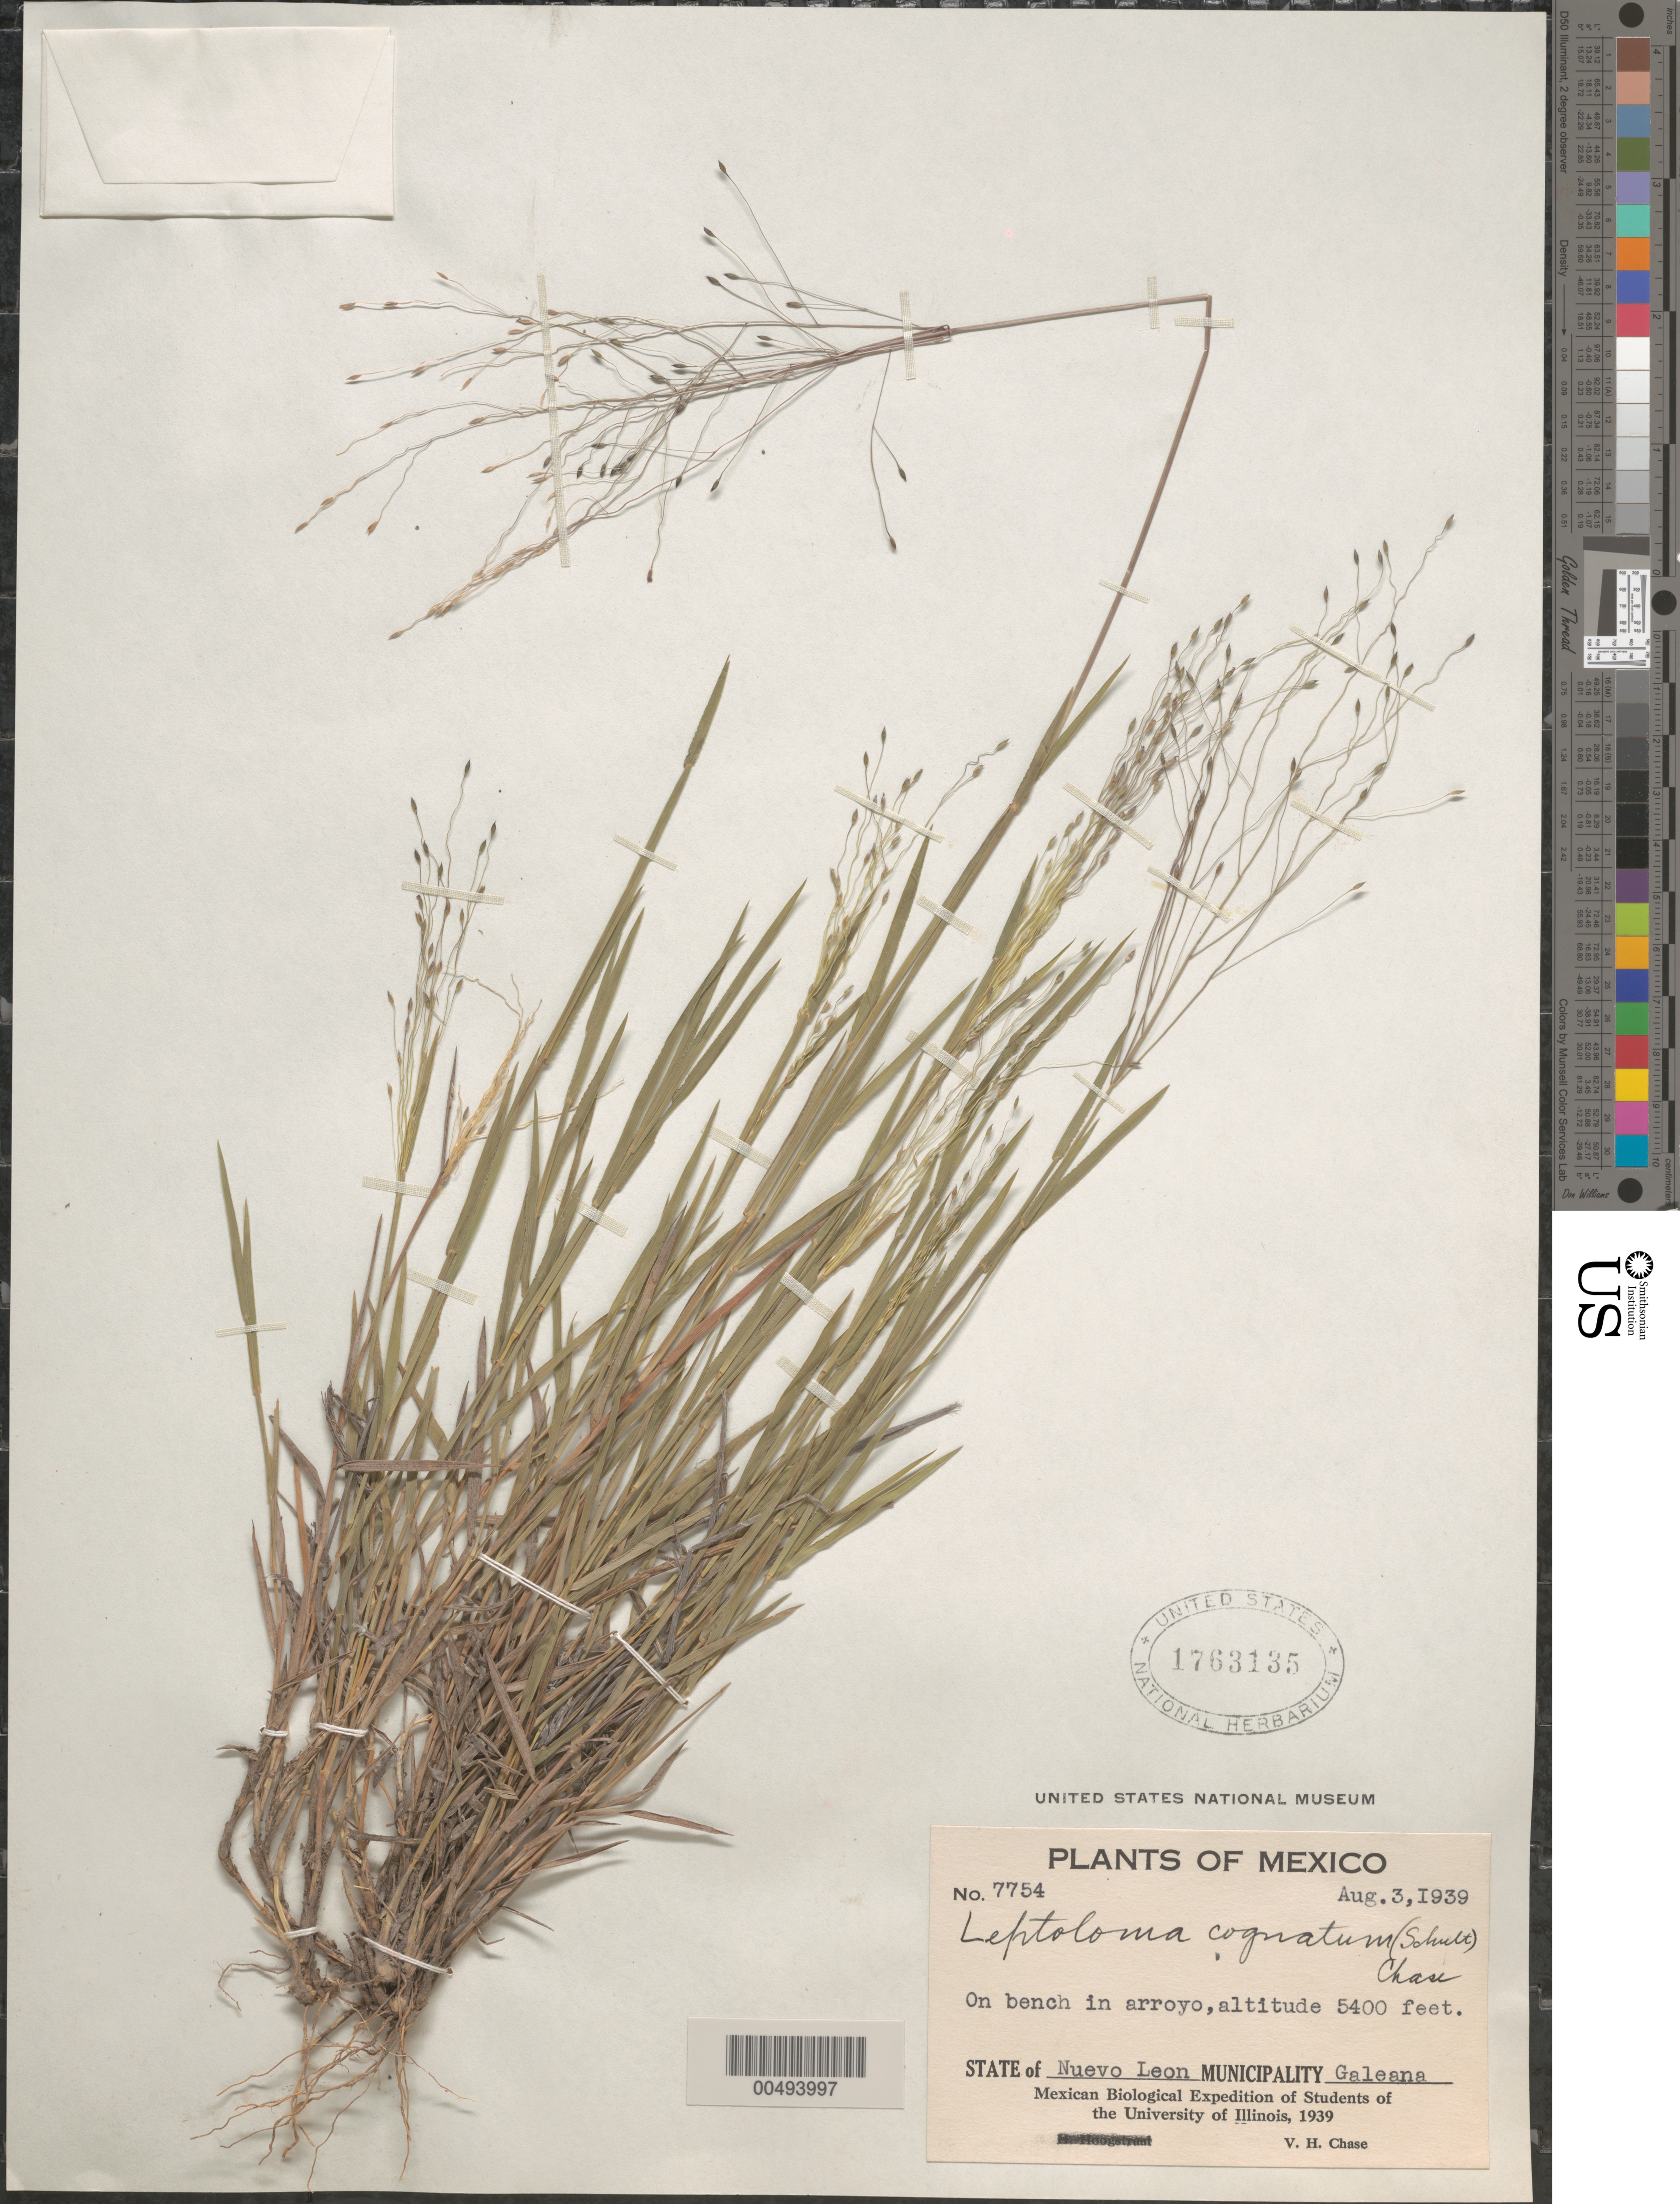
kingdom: Plantae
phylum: Tracheophyta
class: Liliopsida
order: Poales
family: Poaceae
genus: Leptoloma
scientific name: Leptoloma cognatum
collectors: V. H. Chase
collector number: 7754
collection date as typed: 3 Aug 1939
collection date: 1939-08-03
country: Mexico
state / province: Nuevo León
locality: Galeana Mun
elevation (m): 1646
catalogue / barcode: US 1763135